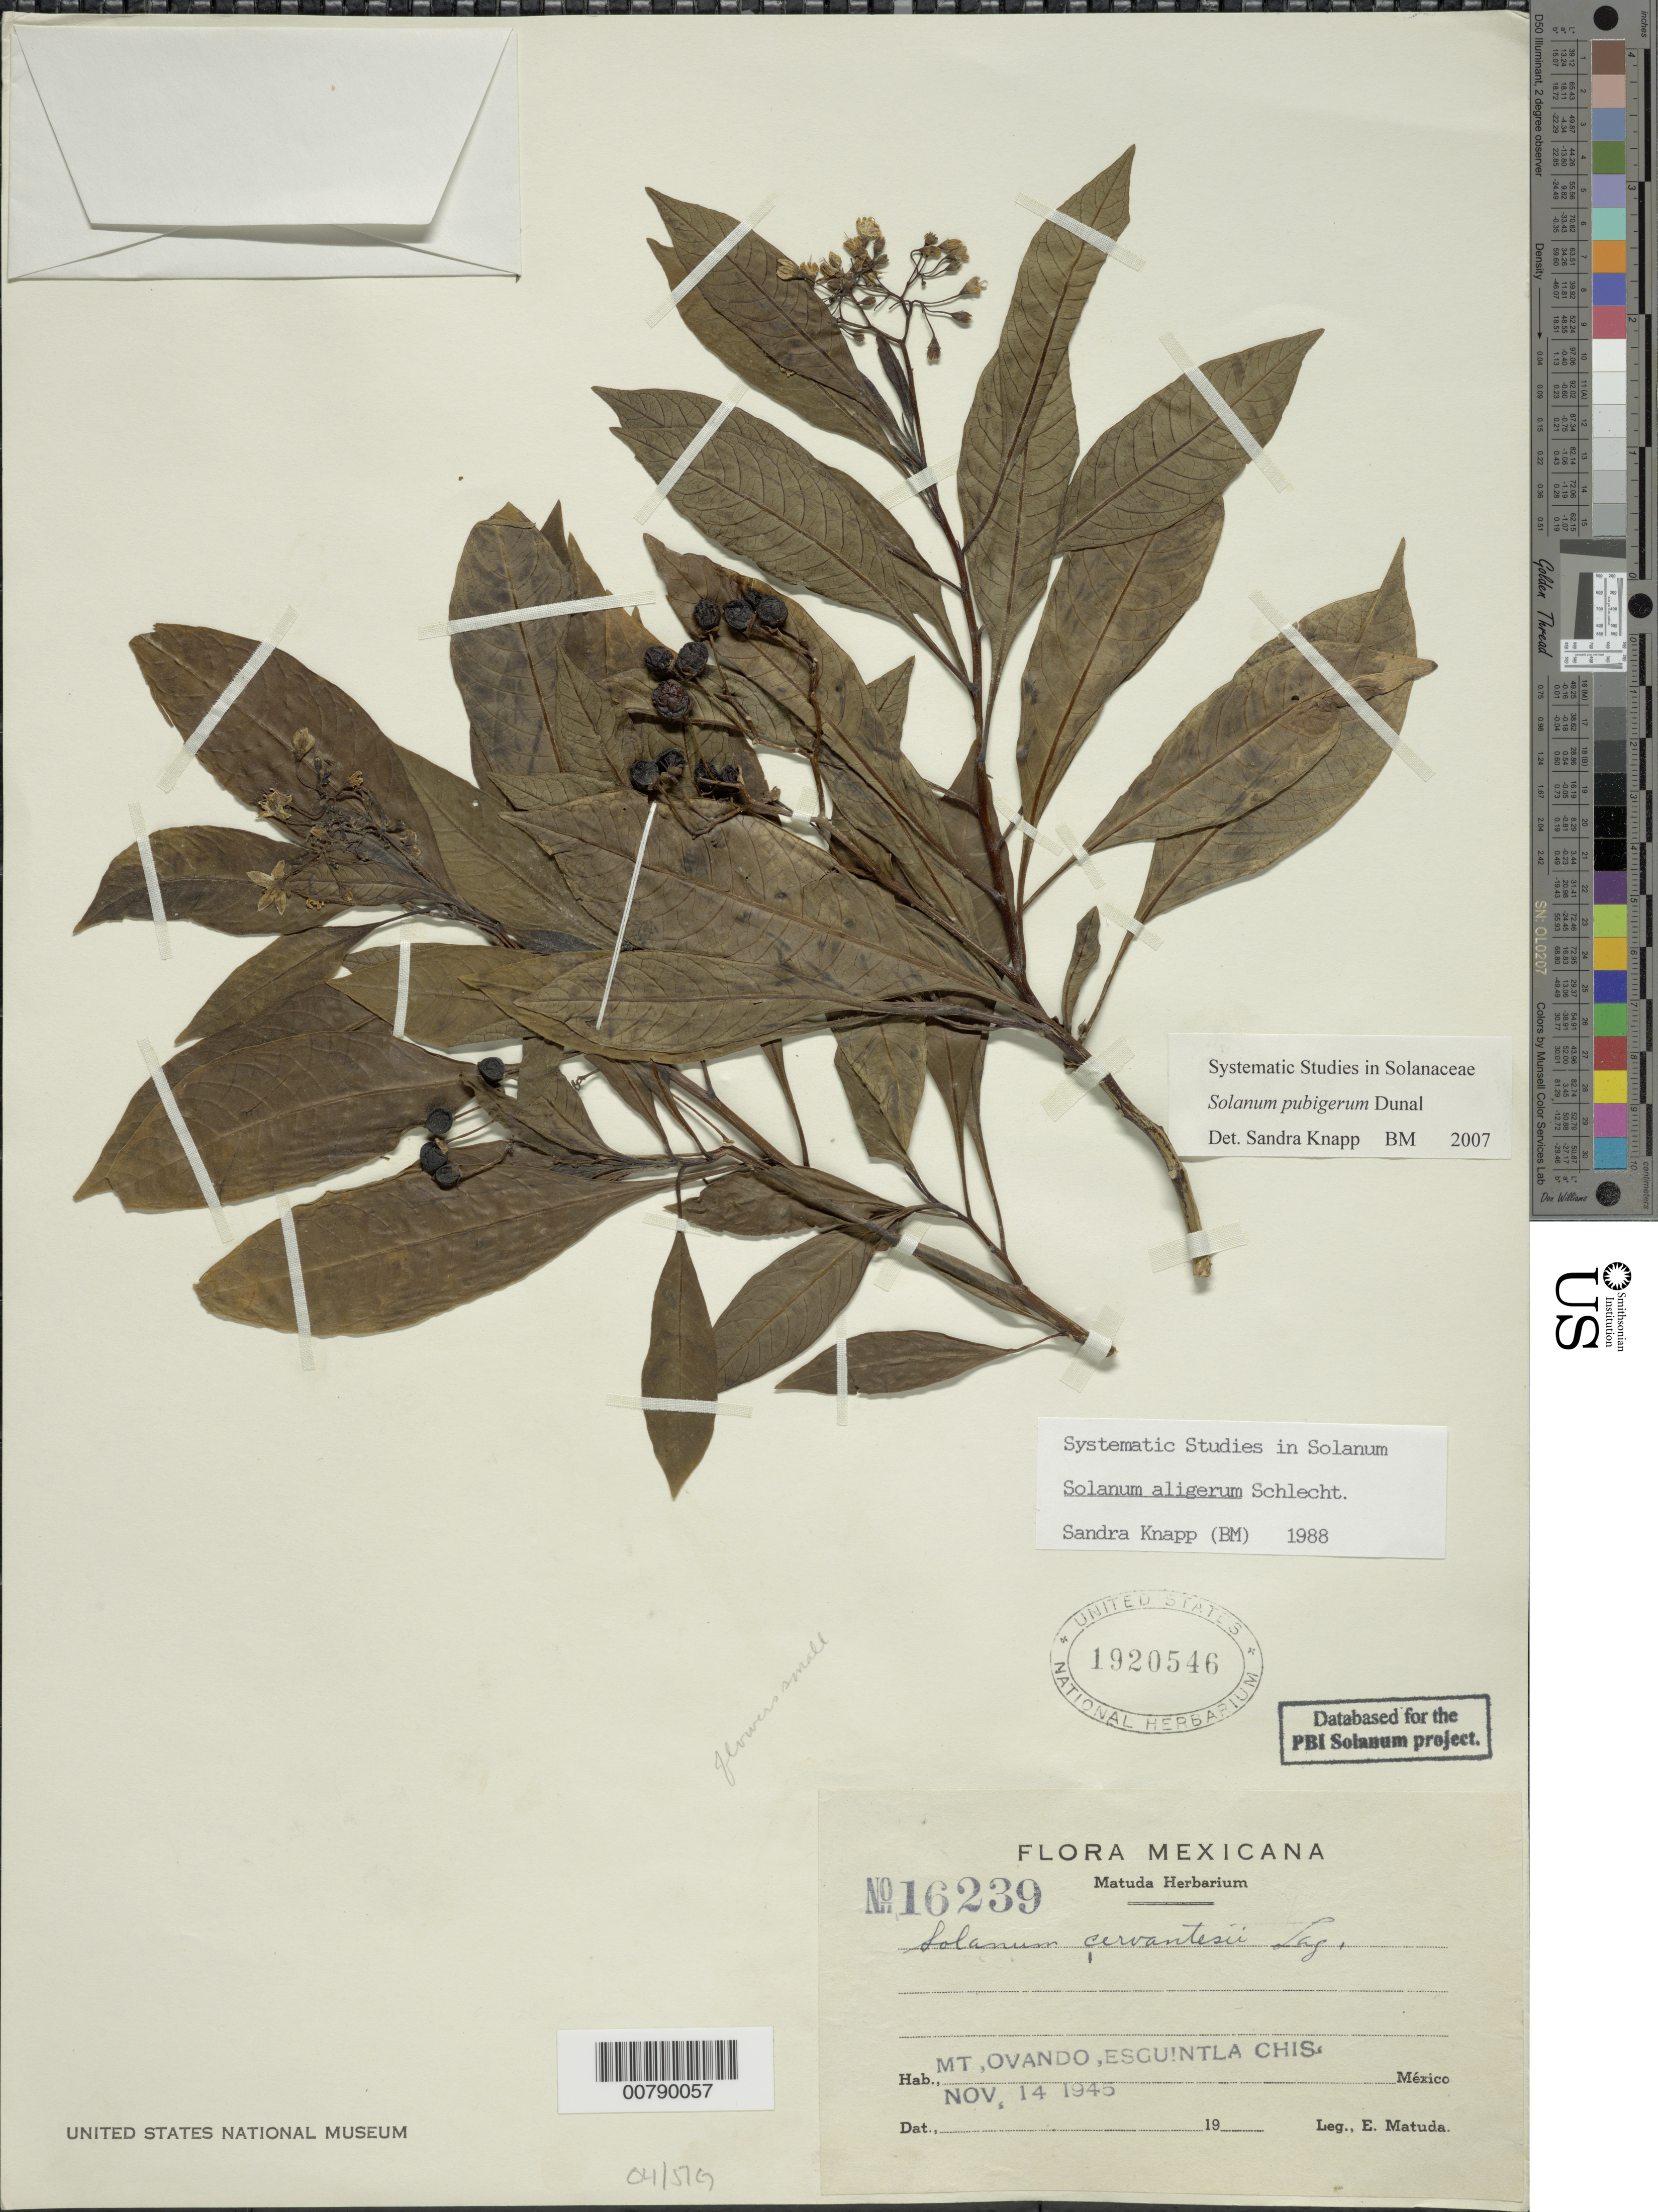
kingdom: Plantae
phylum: Tracheophyta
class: Magnoliopsida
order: Solanales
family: Solanaceae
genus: Solanum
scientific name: Solanum pubigerum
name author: Dunal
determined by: Knapp, S. D.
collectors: E. Matuda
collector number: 16239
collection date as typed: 14 Nov 1945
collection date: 1945-11-14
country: Mexico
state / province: Chiapas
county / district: Escuintla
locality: Mt Ovando, Esguintla Chis.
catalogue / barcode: US 1920546